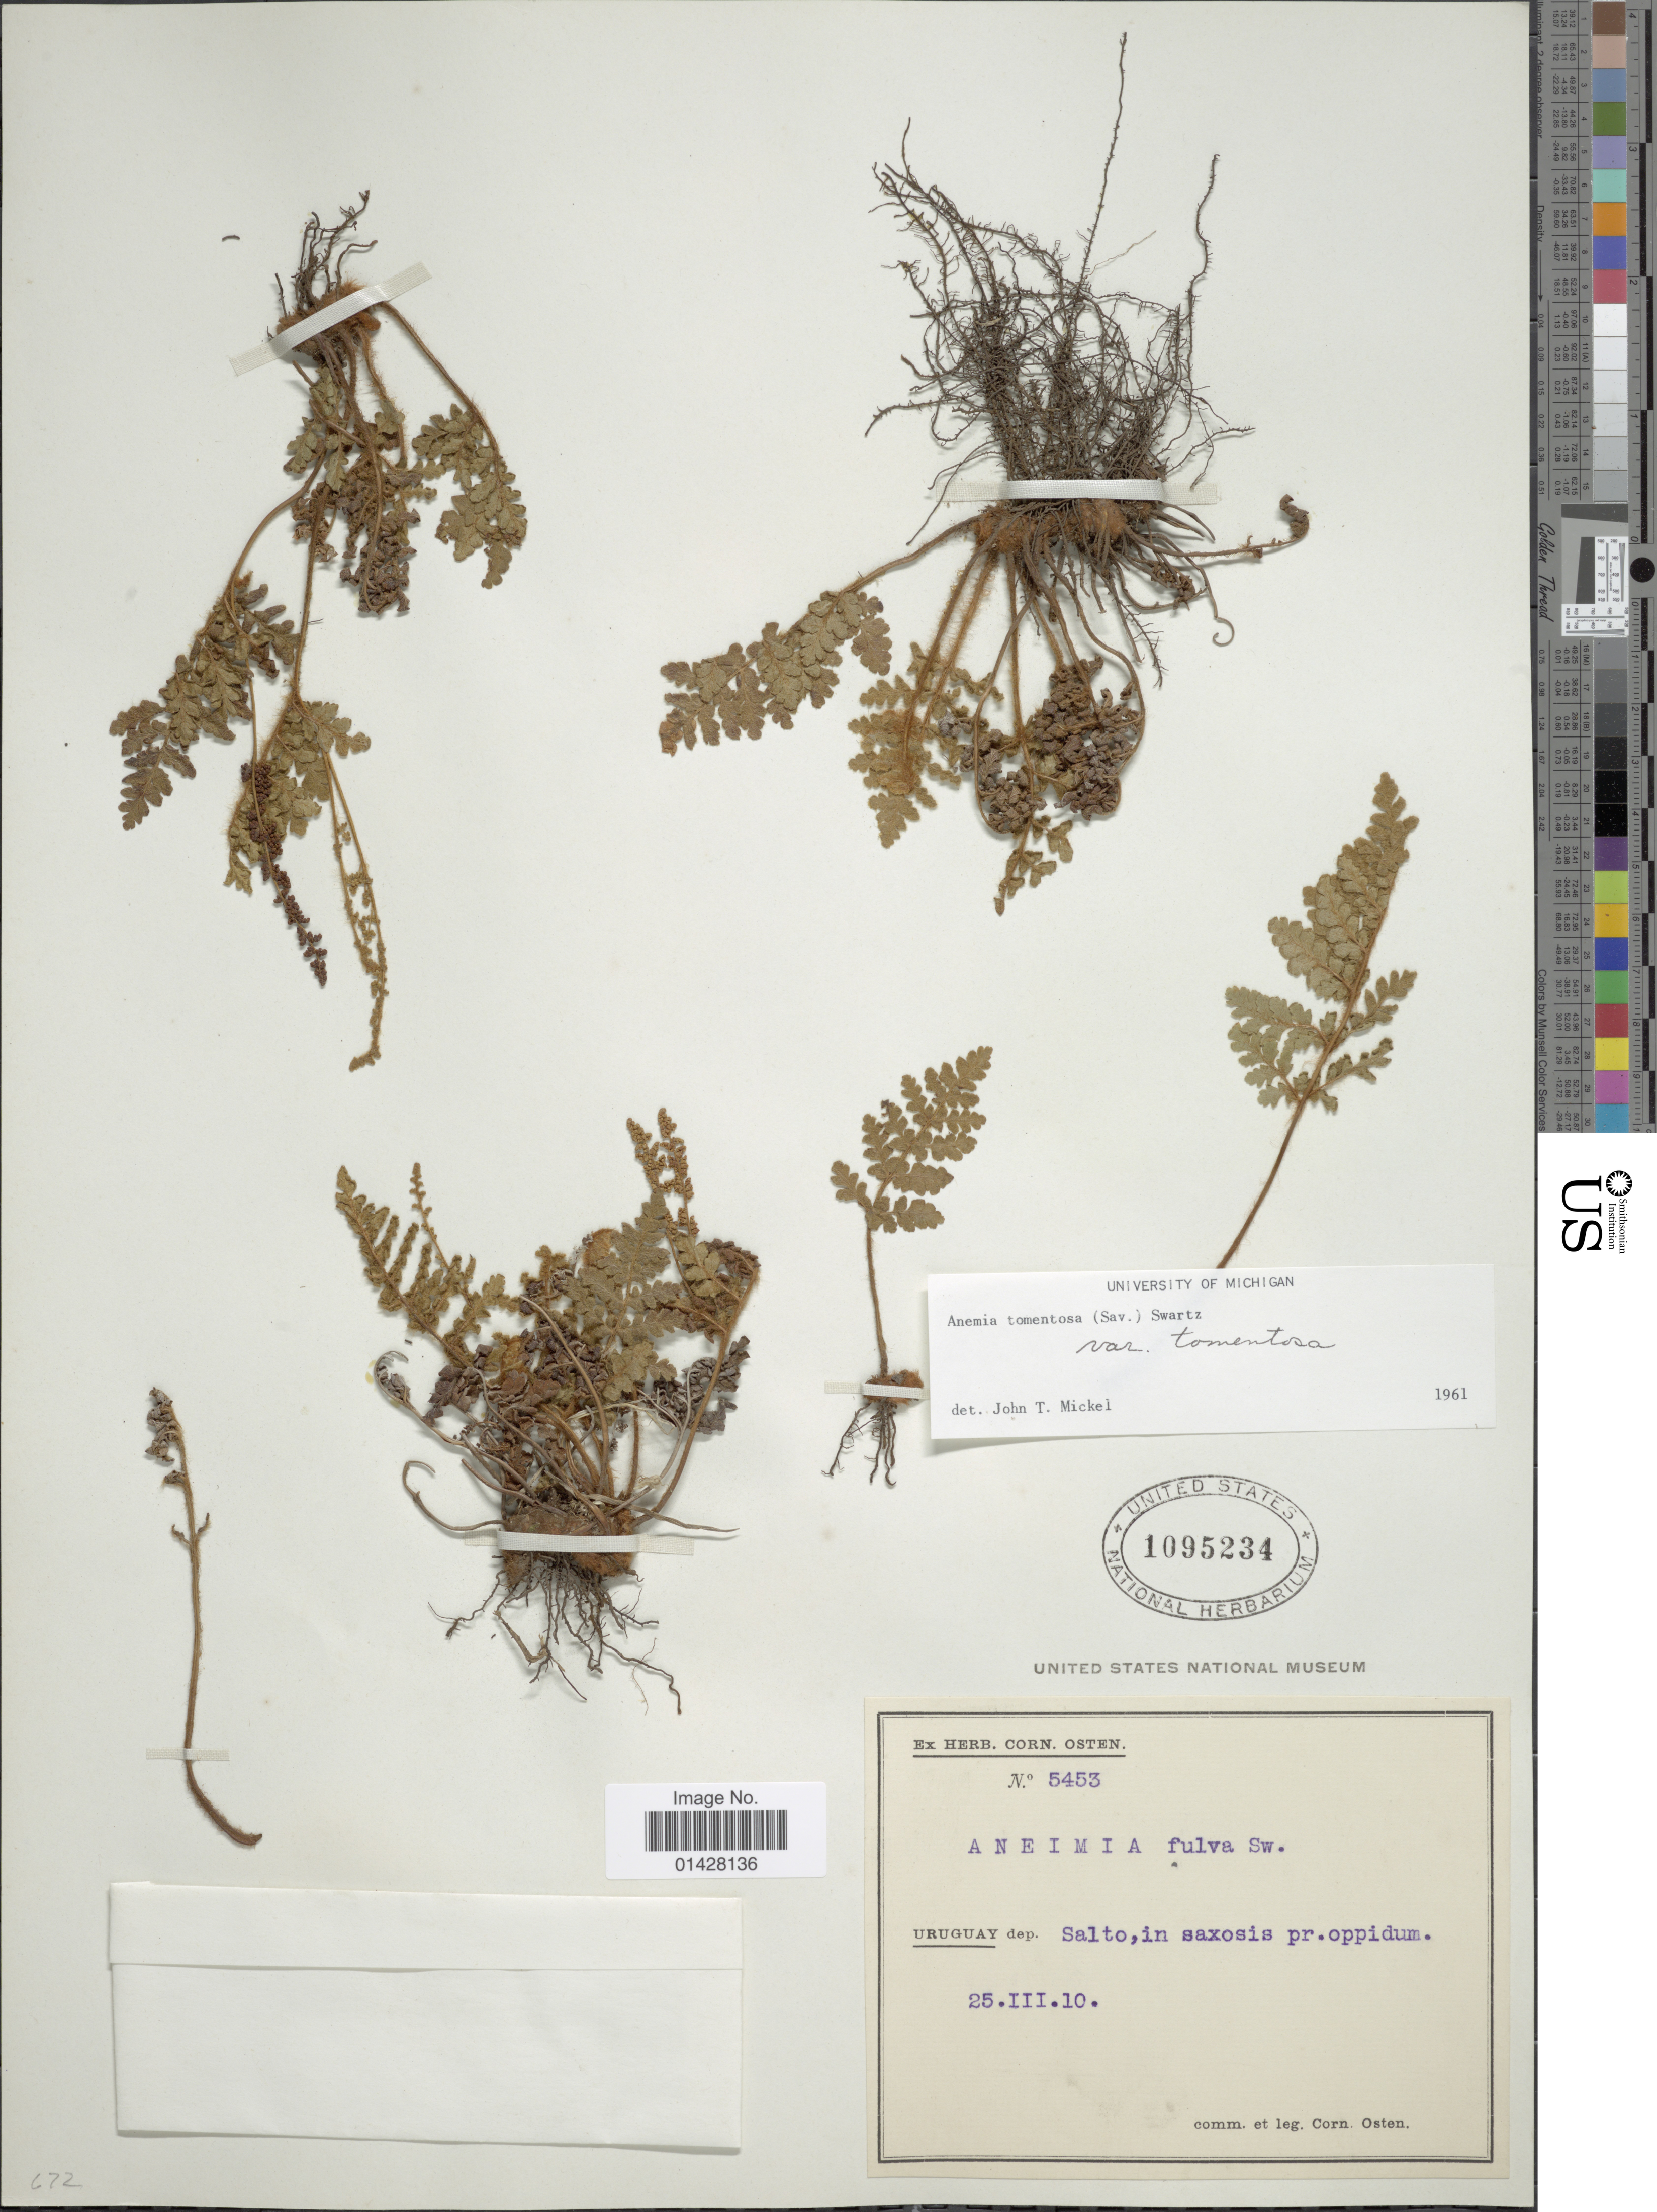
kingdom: Plantae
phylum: Tracheophyta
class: Polypodiopsida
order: Schizaeales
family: Anemiaceae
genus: Anemia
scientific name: Anemia tomentosa var. tomentosa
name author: (Sav.) Sw.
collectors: C. Osten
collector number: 5453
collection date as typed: Transcribed d/m/y: 25/3/10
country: Uruguay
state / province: Salto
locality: Uruguay dep. Salto, in saxosis pr. oppidum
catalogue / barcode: US 1095234